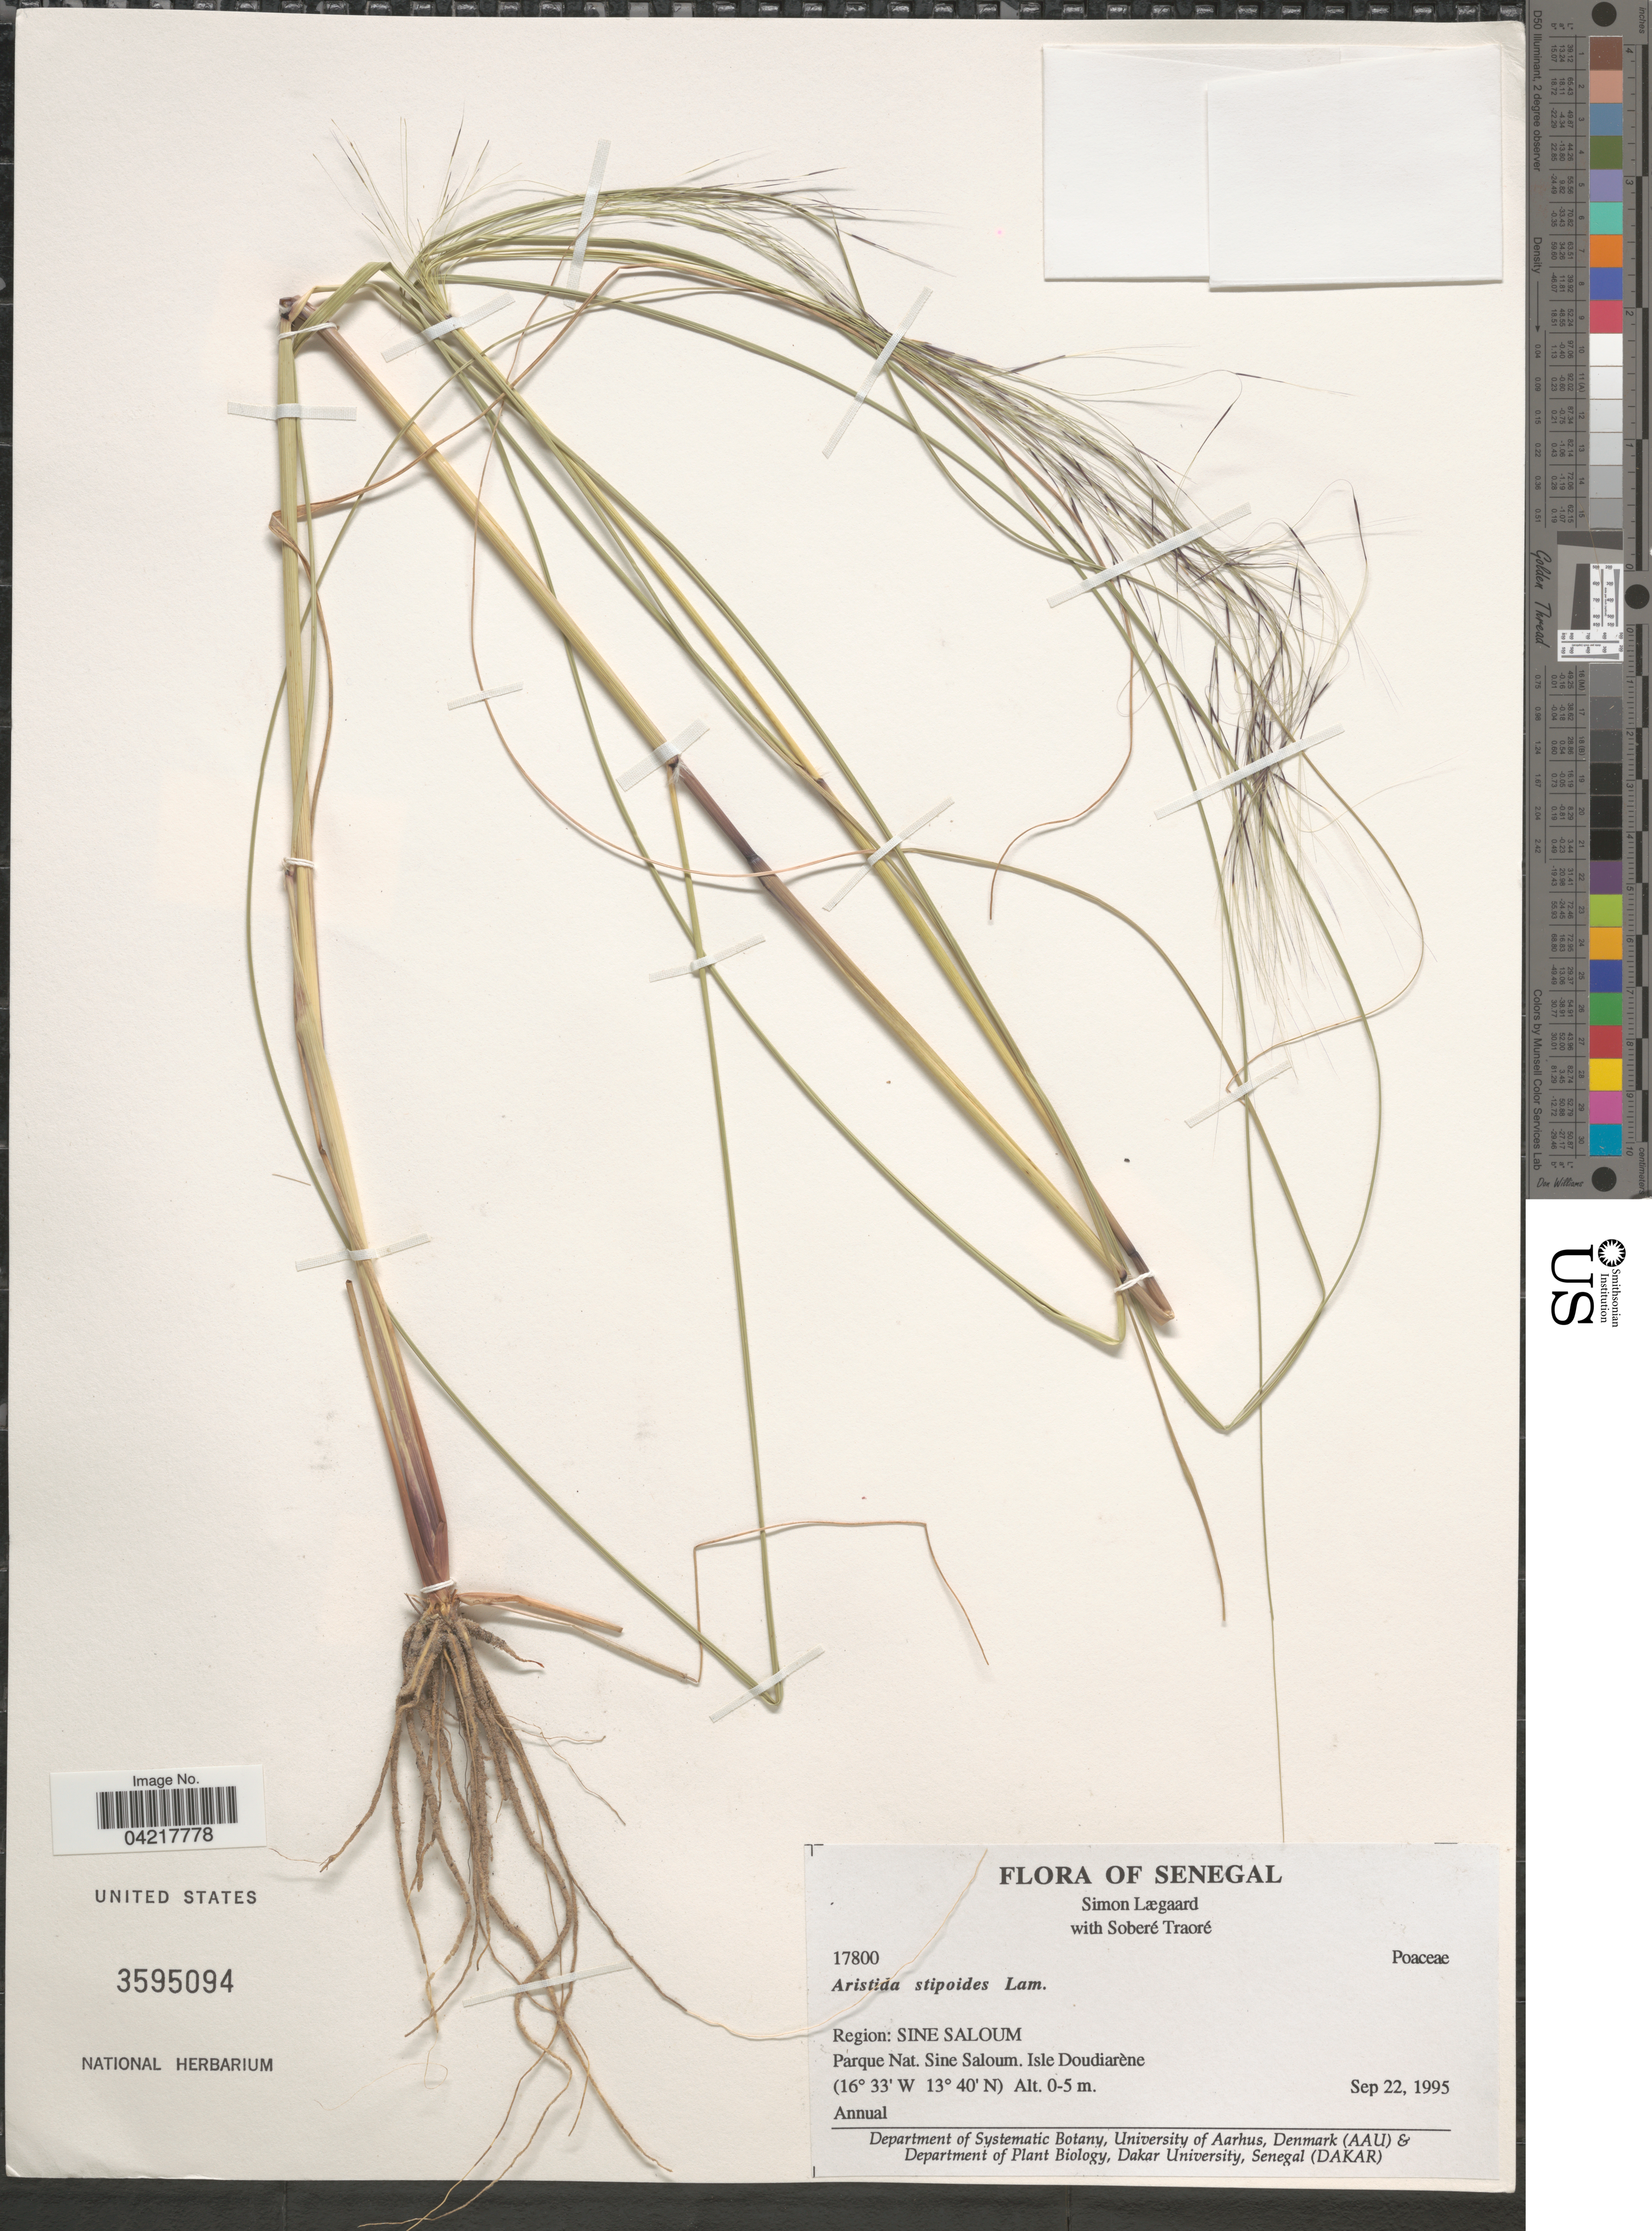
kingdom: Plantae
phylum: Tracheophyta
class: Liliopsida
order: Poales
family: Poaceae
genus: Aristida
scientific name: Aristida stipoides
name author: R. Br.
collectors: S. Lægaard & S. Traore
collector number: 17800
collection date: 1995-09-22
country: Senegal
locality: Region: Sine Saloum. Parque Nat. Sine Saloum. Isle Doudiarène.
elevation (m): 0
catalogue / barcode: US 3595094